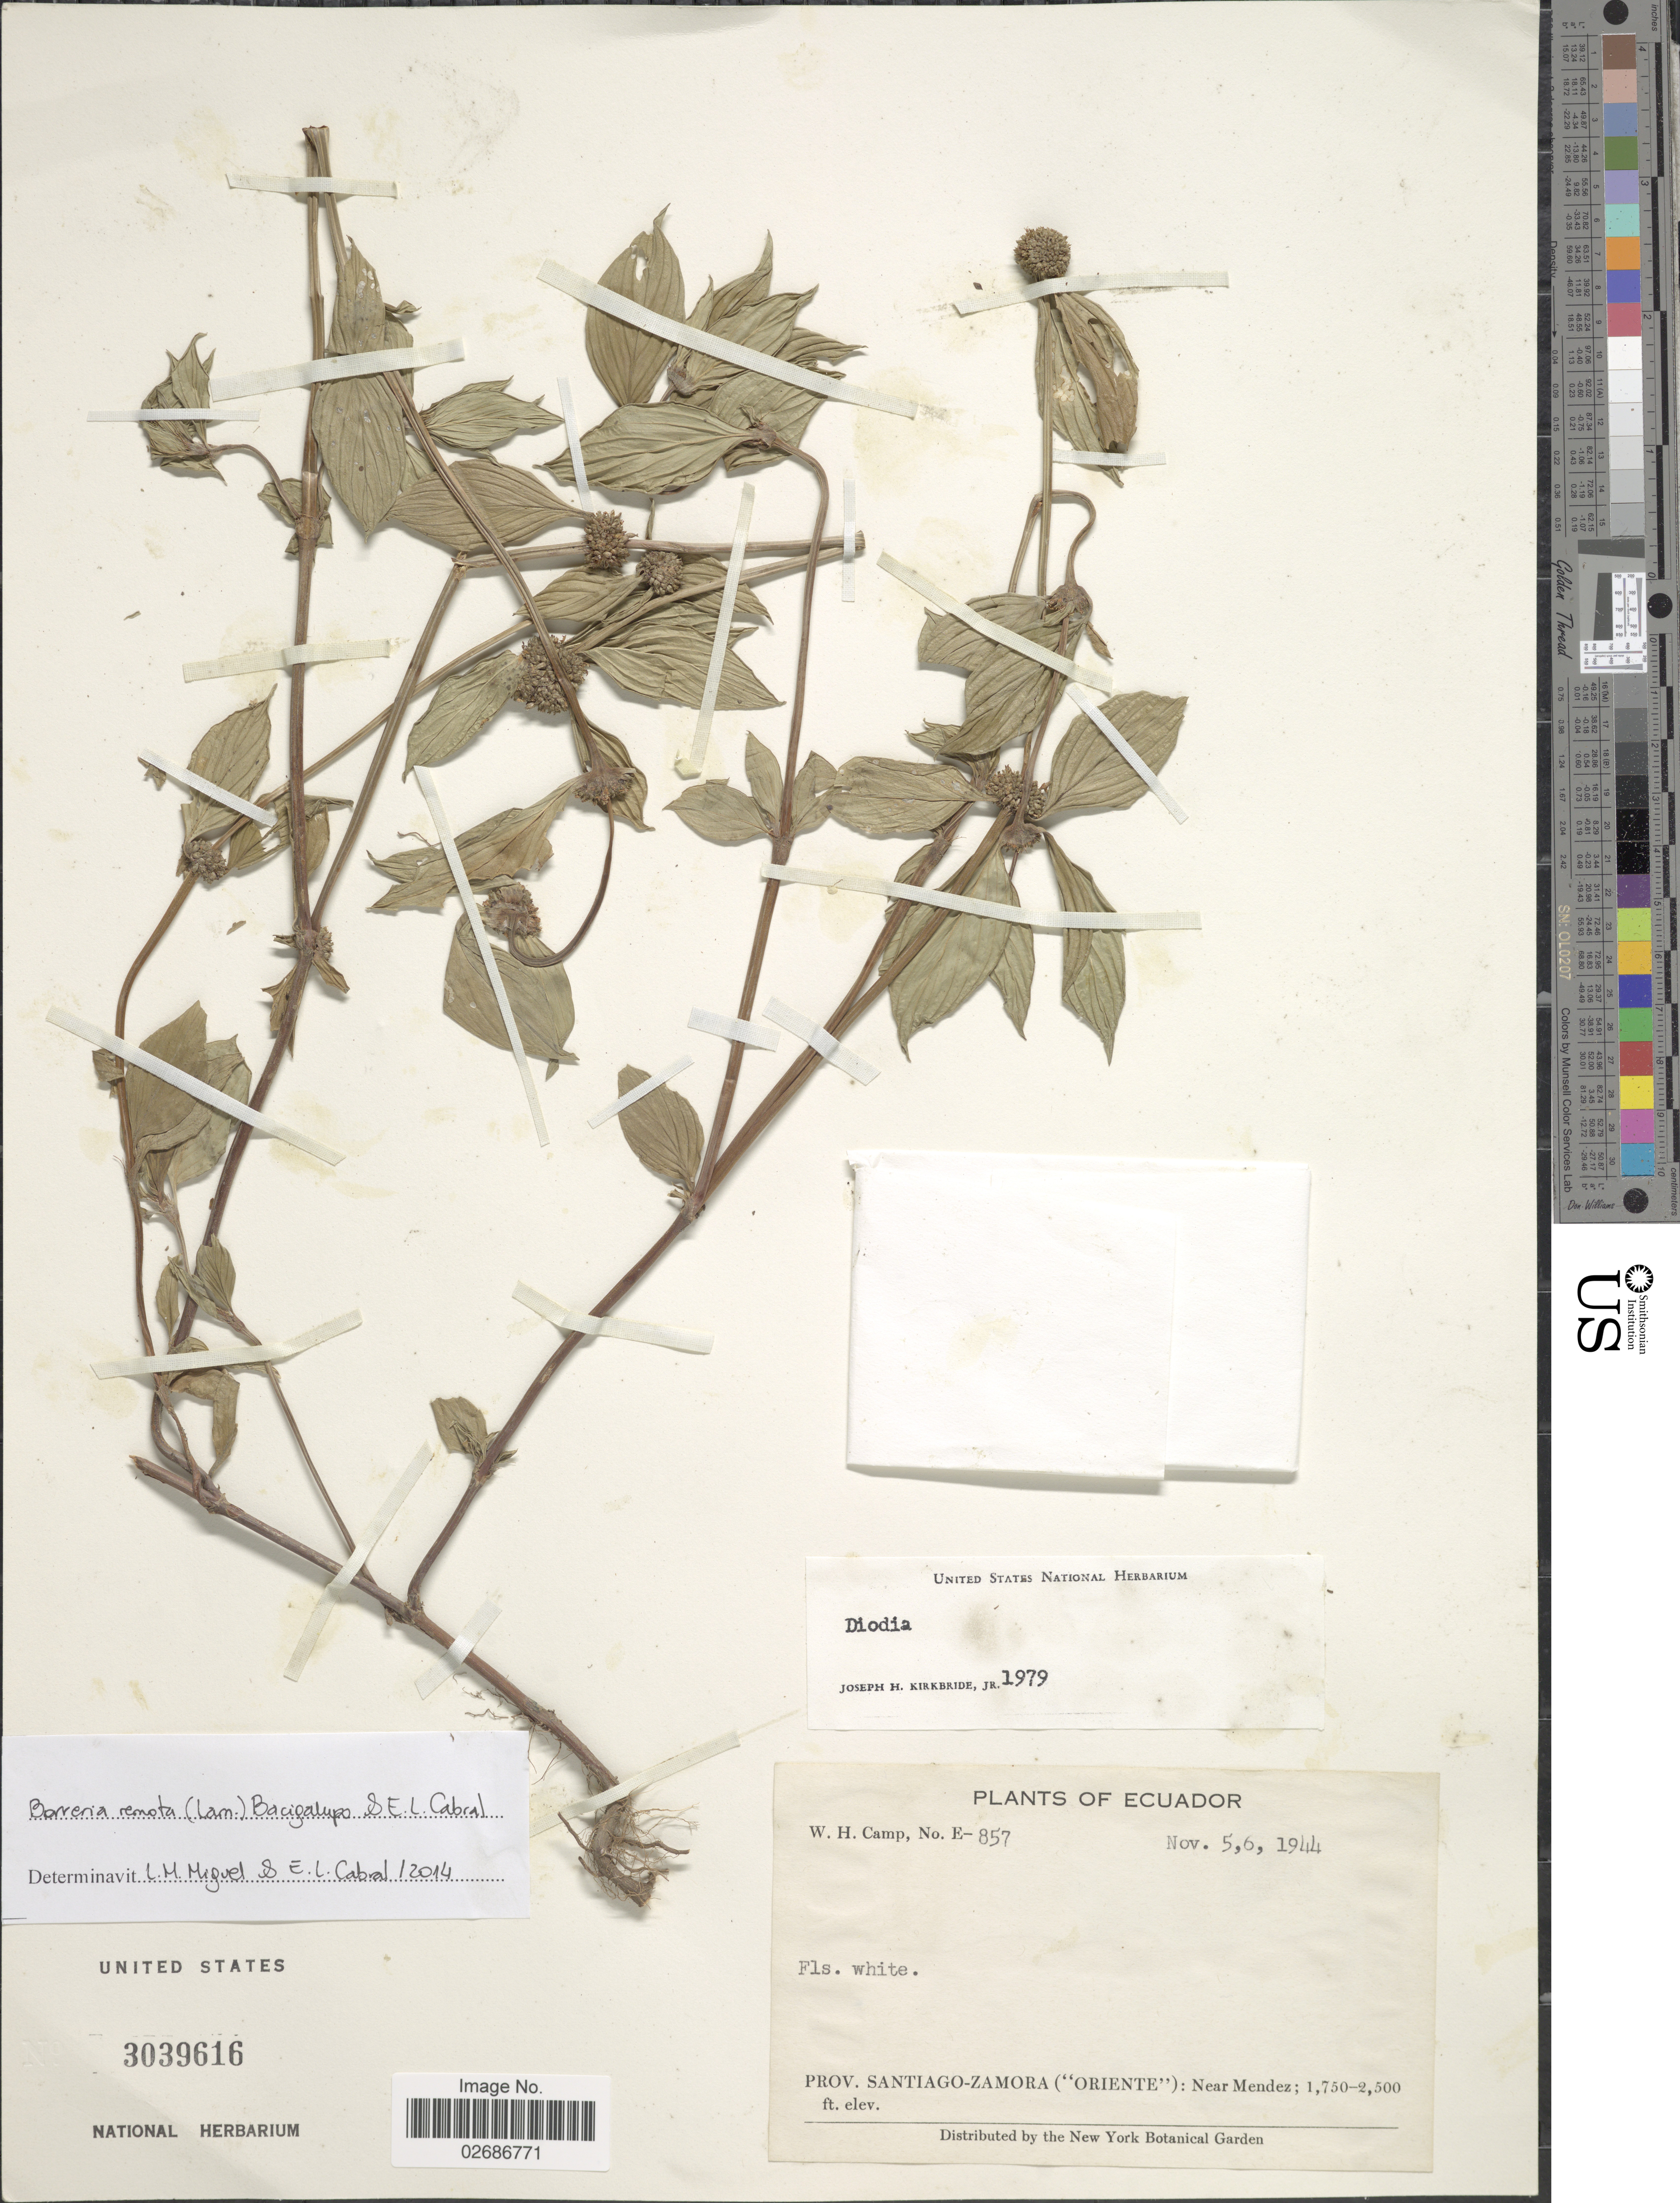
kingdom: Plantae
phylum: Tracheophyta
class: Magnoliopsida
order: Gentianales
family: Rubiaceae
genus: Borreria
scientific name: Borreria remota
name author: (Lam.) Bacigalupo & E.L. Cabral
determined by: Kirkbride, J. H., Jr.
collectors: W. H. Camp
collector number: E-857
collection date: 1944-11-05/1944-11-06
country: Ecuador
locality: Prov. Santiago-Zamora ("Oriente"): Near Mendez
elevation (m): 533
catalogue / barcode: US 3039616